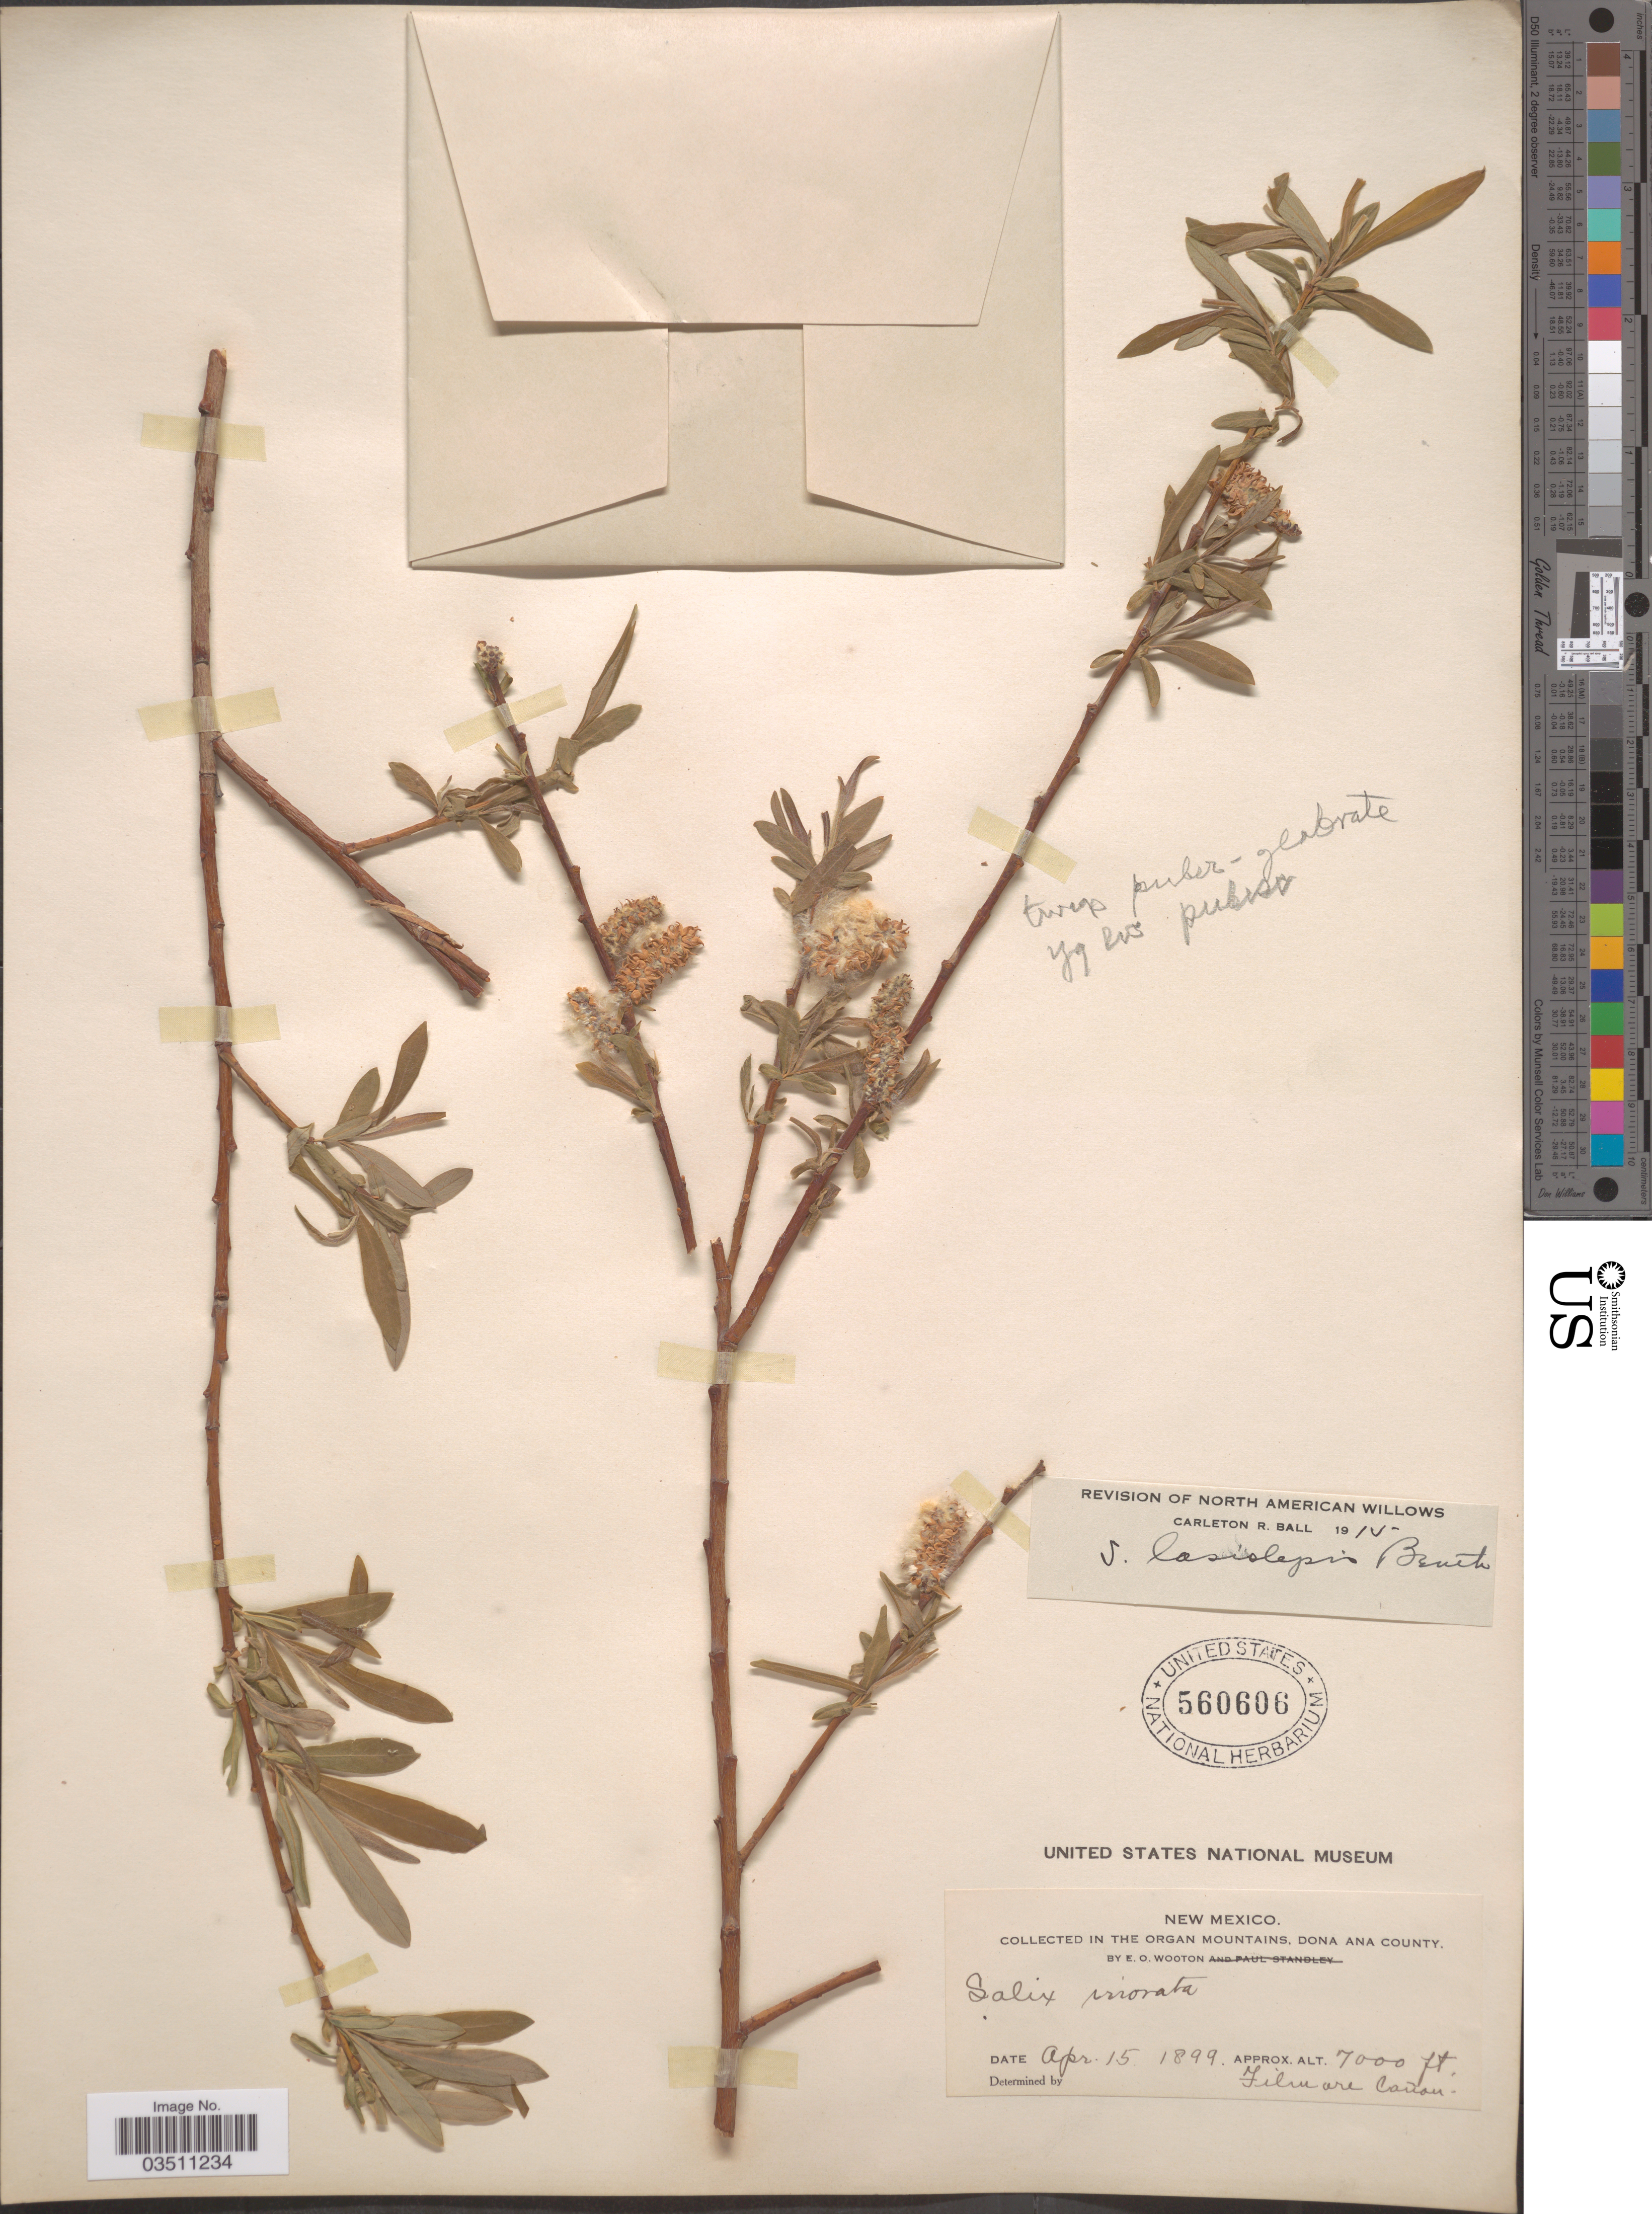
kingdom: Plantae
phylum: Tracheophyta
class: Magnoliopsida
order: Malpighiales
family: Salicaceae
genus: Salix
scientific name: Salix lasiolepis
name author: Benth.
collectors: E. O. Wooton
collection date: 1899-04-15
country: United States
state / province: New Mexico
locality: In the Organ Mountains, Dona Ana County. Filmore Cañon.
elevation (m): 2134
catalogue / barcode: US 560606